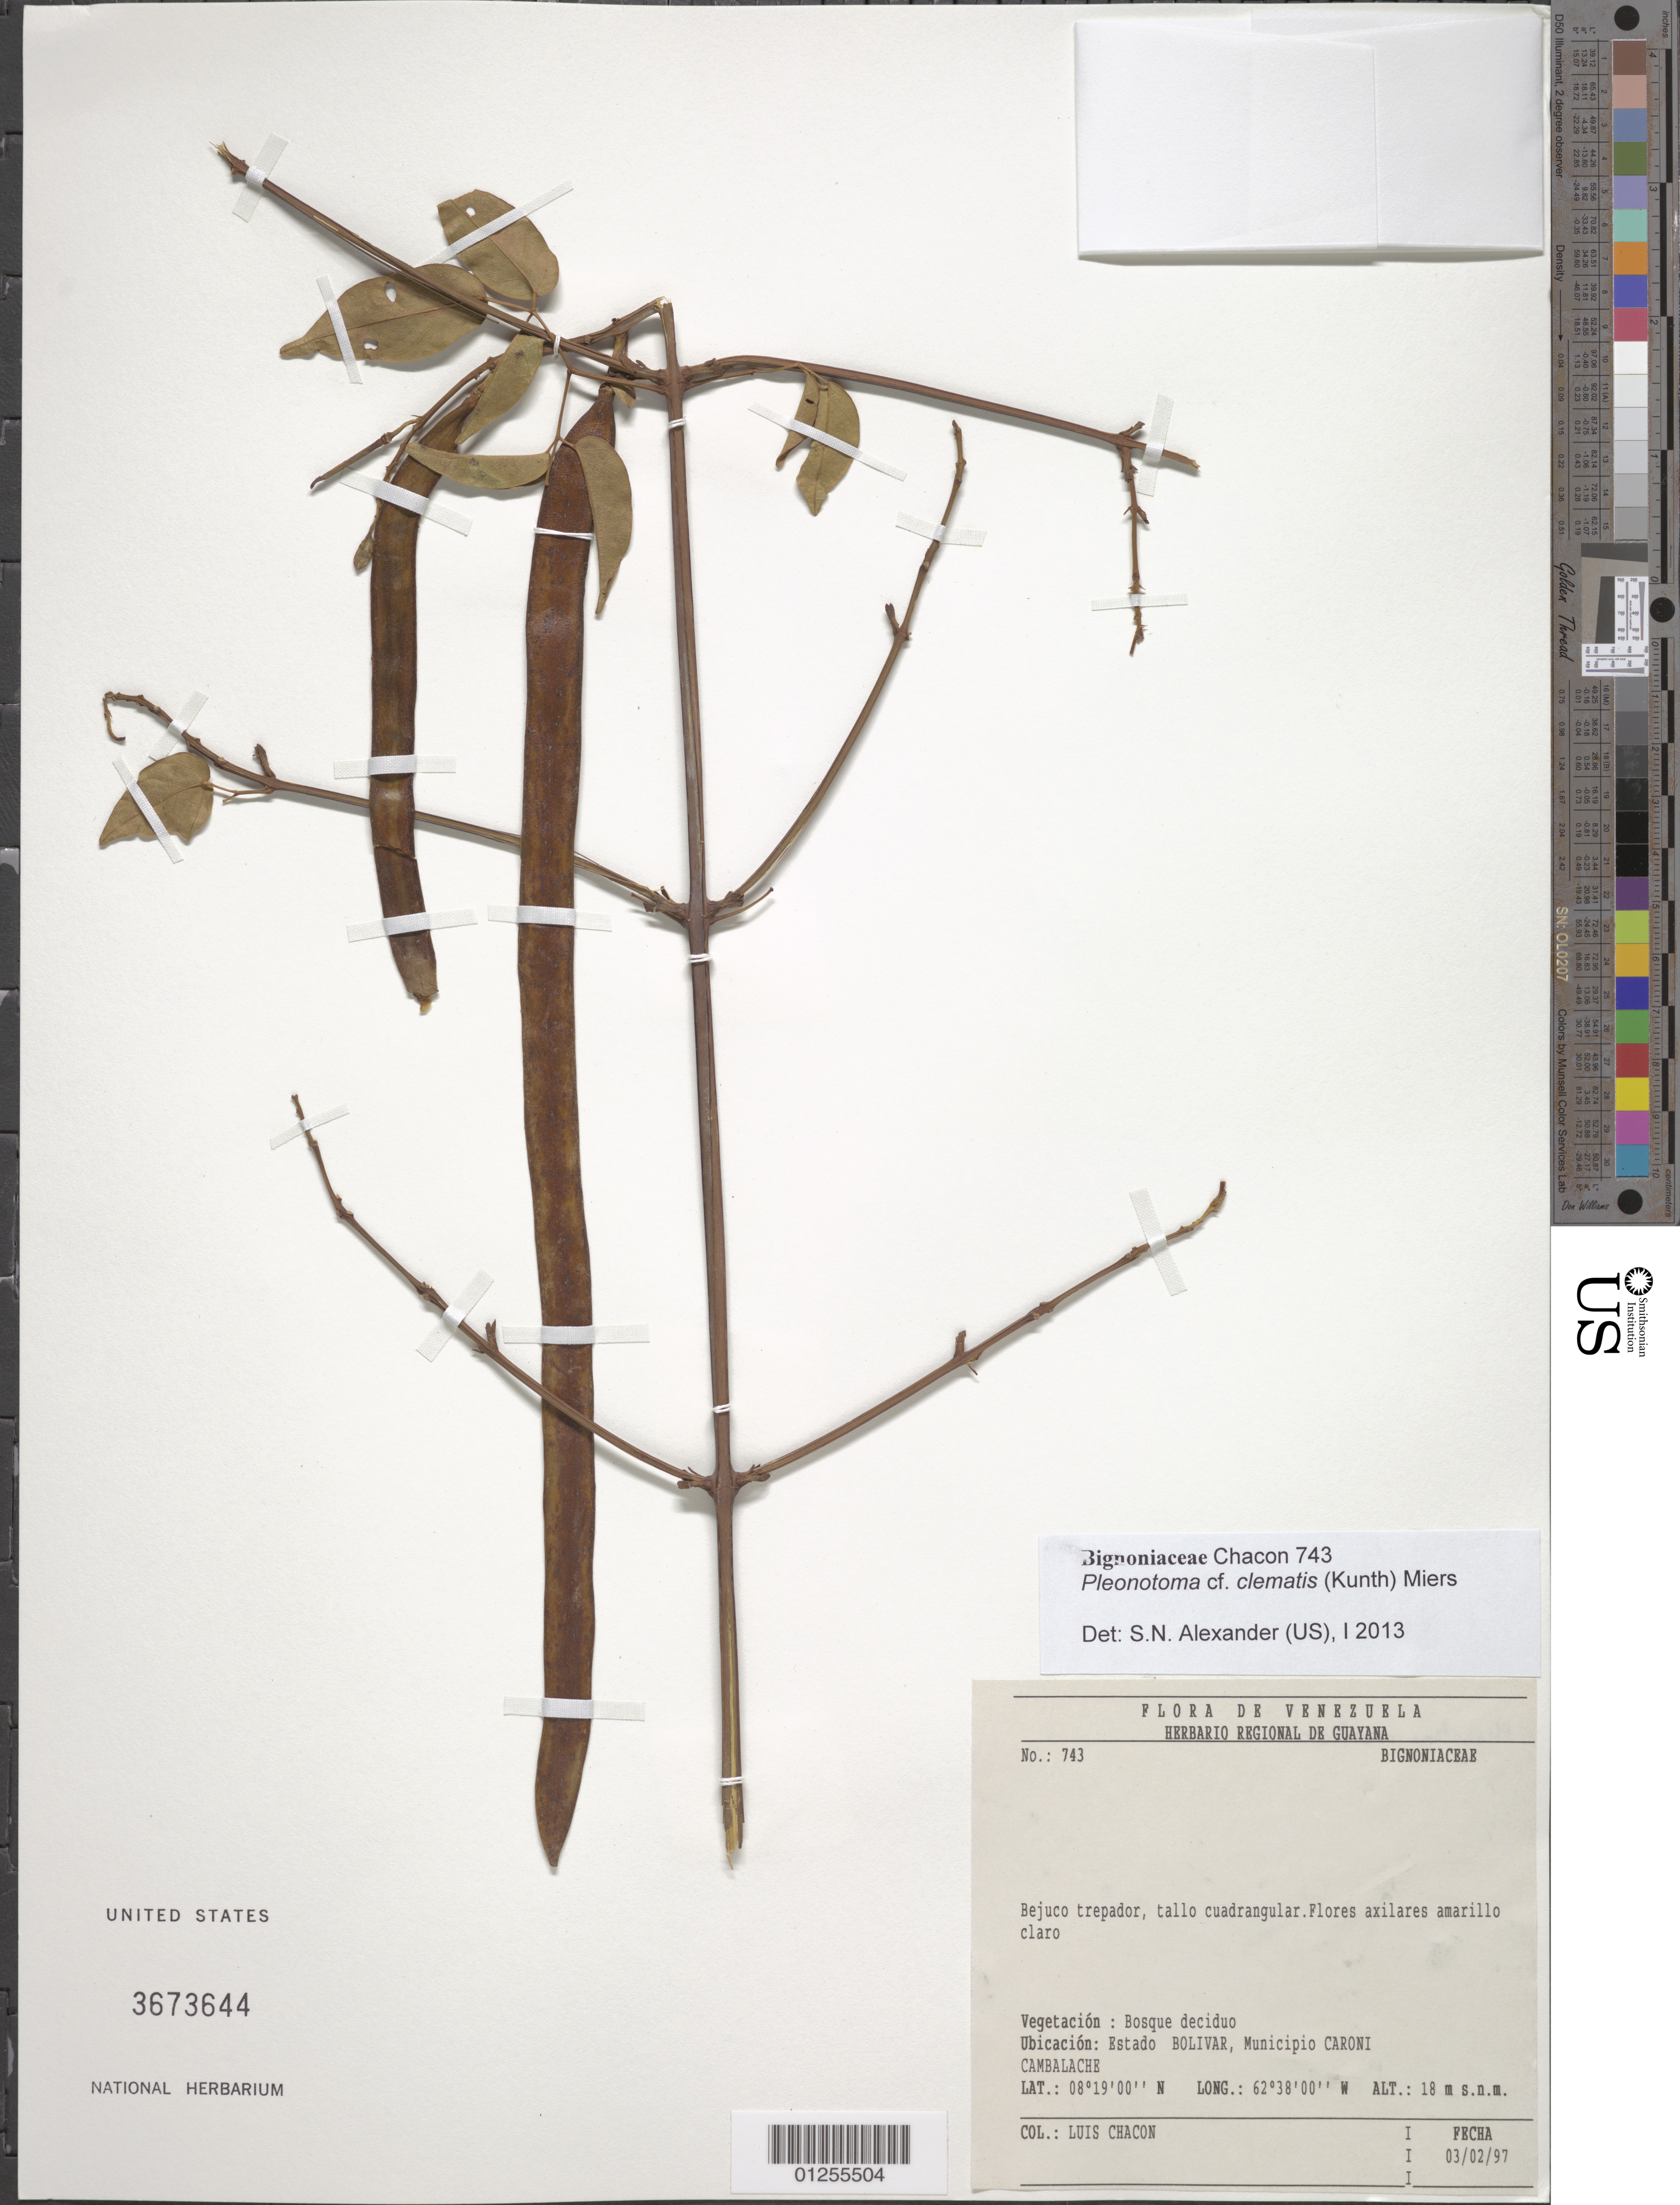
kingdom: Plantae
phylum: Tracheophyta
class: Magnoliopsida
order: Lamiales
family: Bignoniaceae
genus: Pleonotoma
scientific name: Pleonotoma clematis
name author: (Kunth) Miers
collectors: L. Chacon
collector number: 743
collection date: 1997-02-03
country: Venezuela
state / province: Bolívar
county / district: Caroní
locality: Camalache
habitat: bosque deciduo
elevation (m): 18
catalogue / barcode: US 3673644